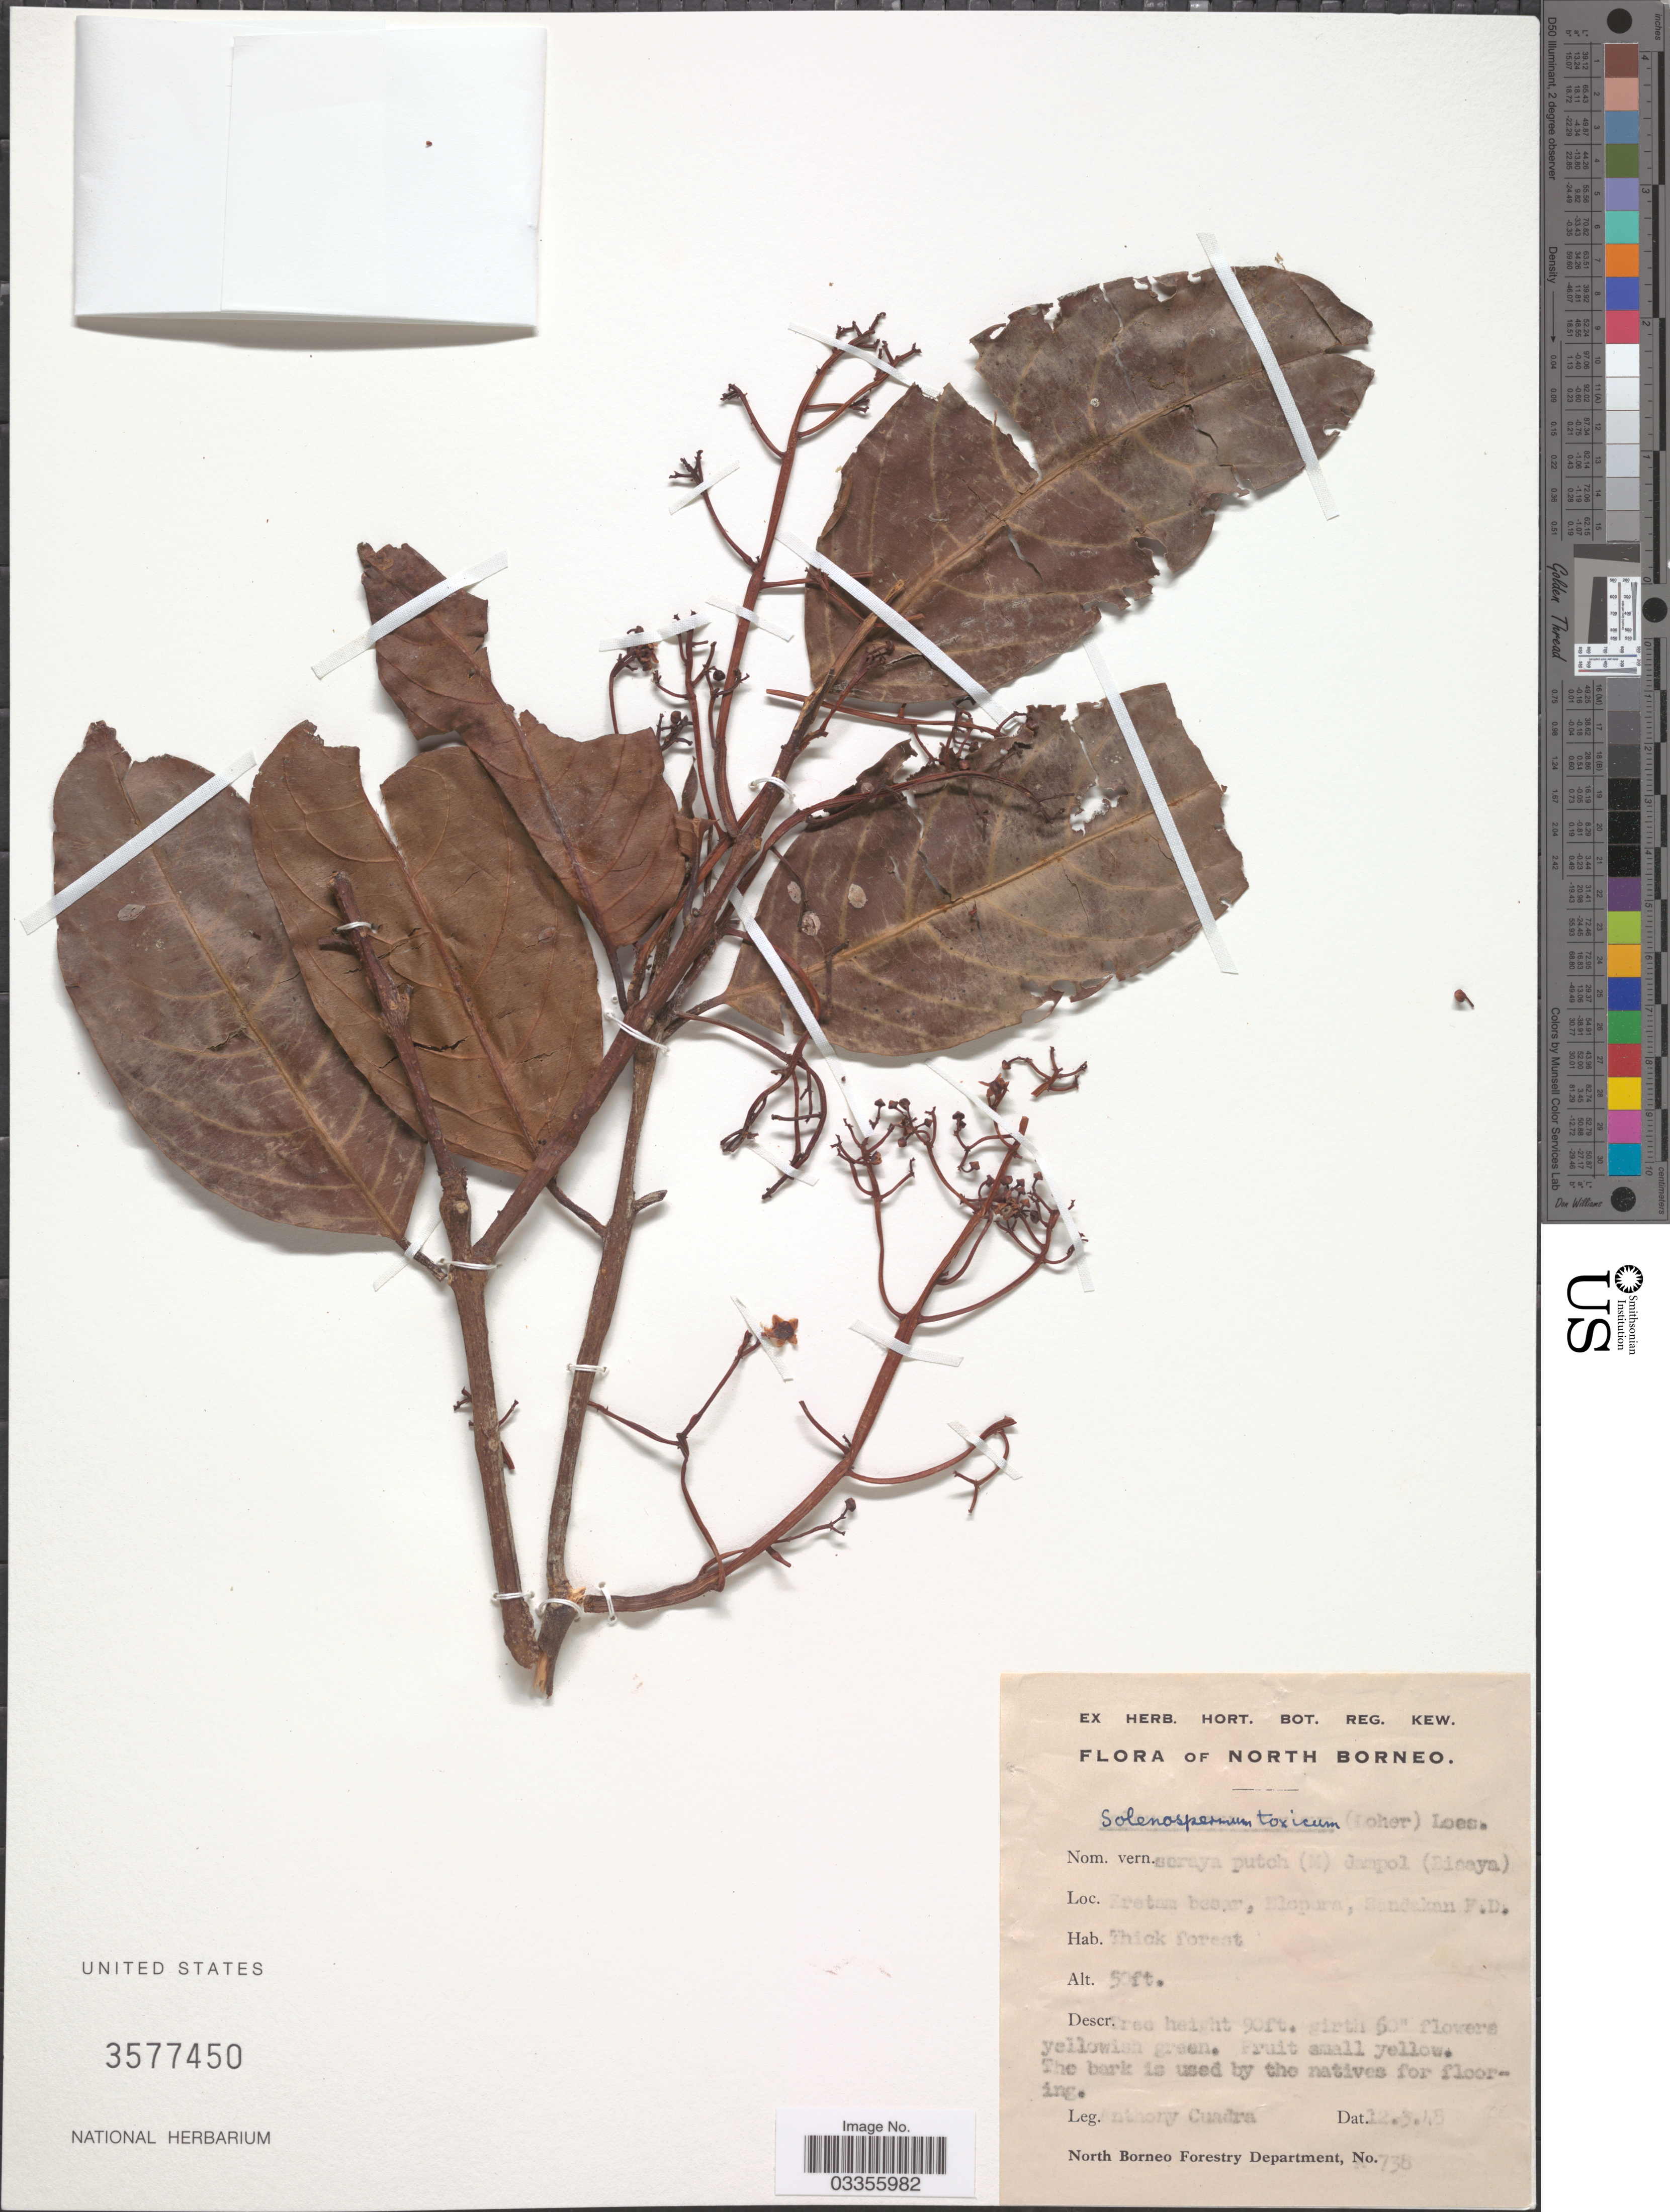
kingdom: Plantae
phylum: Tracheophyta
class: Magnoliopsida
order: Celastrales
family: Celastraceae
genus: Lophopetalum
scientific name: Lophopetalum javanicum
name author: (Zoll.) Turcz.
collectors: A. Cuadra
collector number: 738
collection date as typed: Transcribed d/m/y: 12/3/48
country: Malaysia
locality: North Borneo. Kretam besar, Elopura, Sandakan F.D.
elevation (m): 15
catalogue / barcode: US 3577450